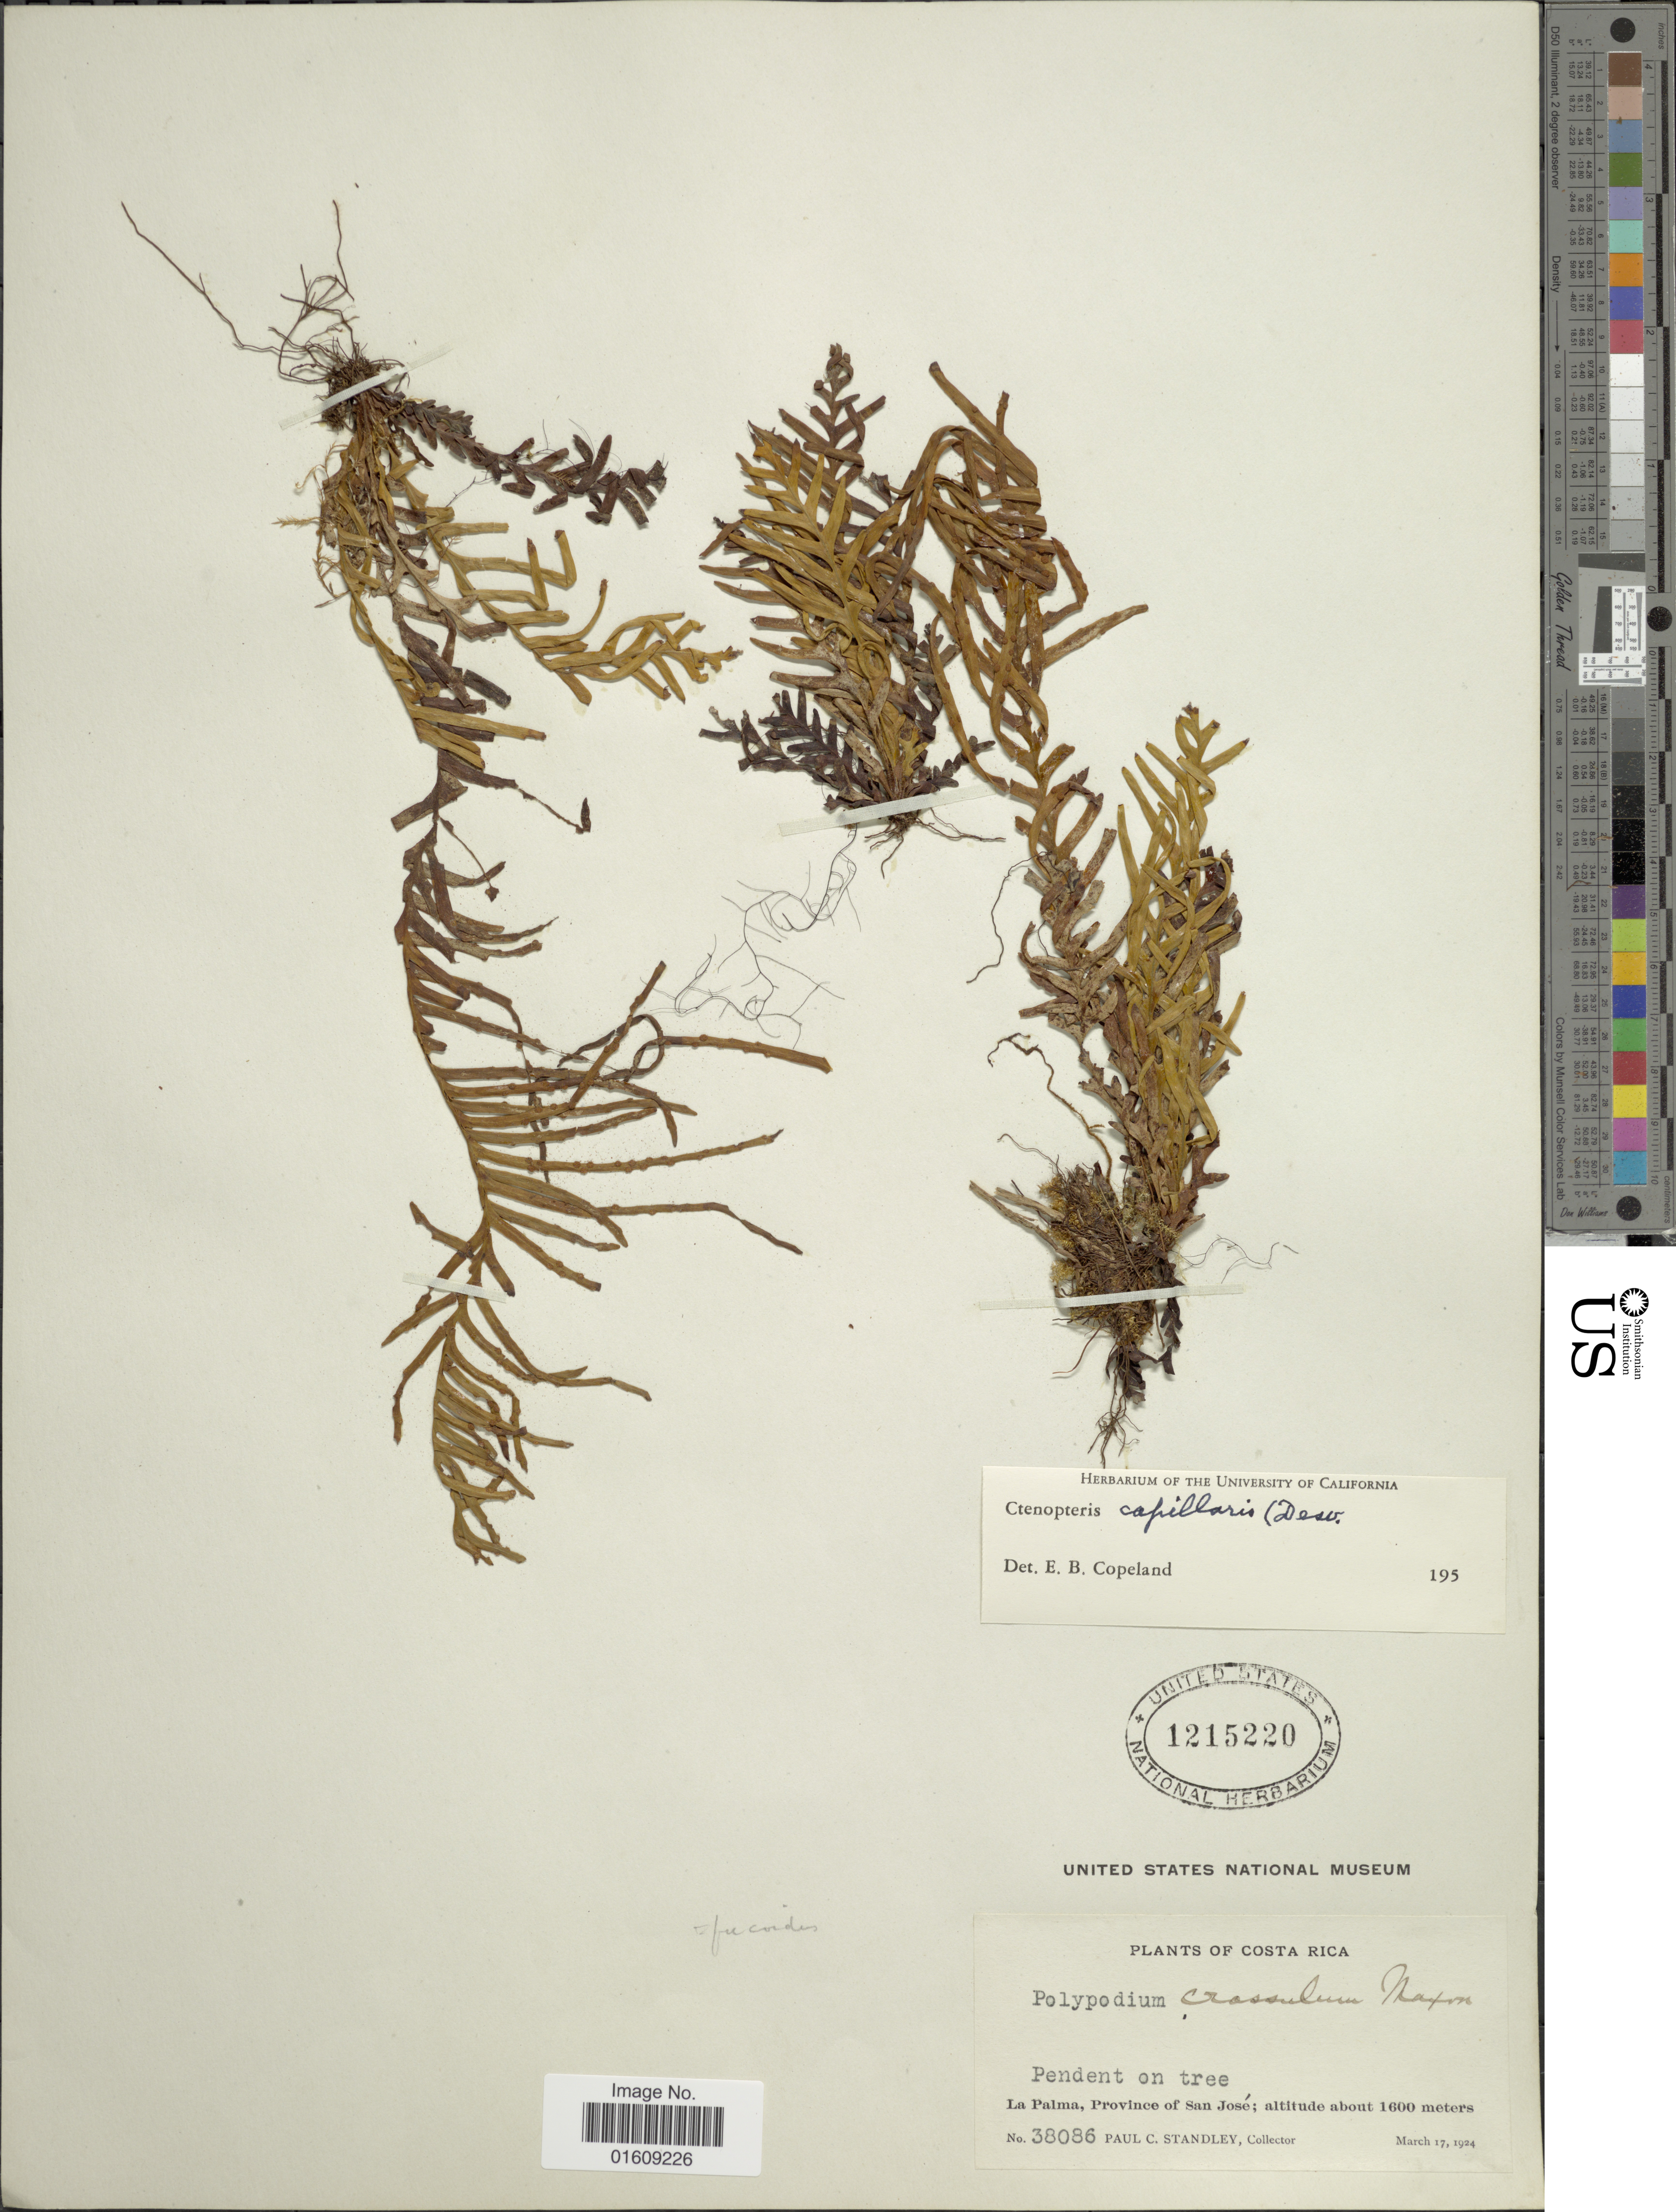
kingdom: Plantae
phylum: Tracheophyta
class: Polypodiopsida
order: Polypodiales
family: Polypodiaceae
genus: Ceradenia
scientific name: Ceradenia fucoides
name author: (Christ) L.E. Bishop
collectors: P. C. Standley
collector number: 38086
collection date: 1924-03-17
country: Costa Rica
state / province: San José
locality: Costa Rica, La Palma, Provincie of San José.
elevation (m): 1600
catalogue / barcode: US 1215220